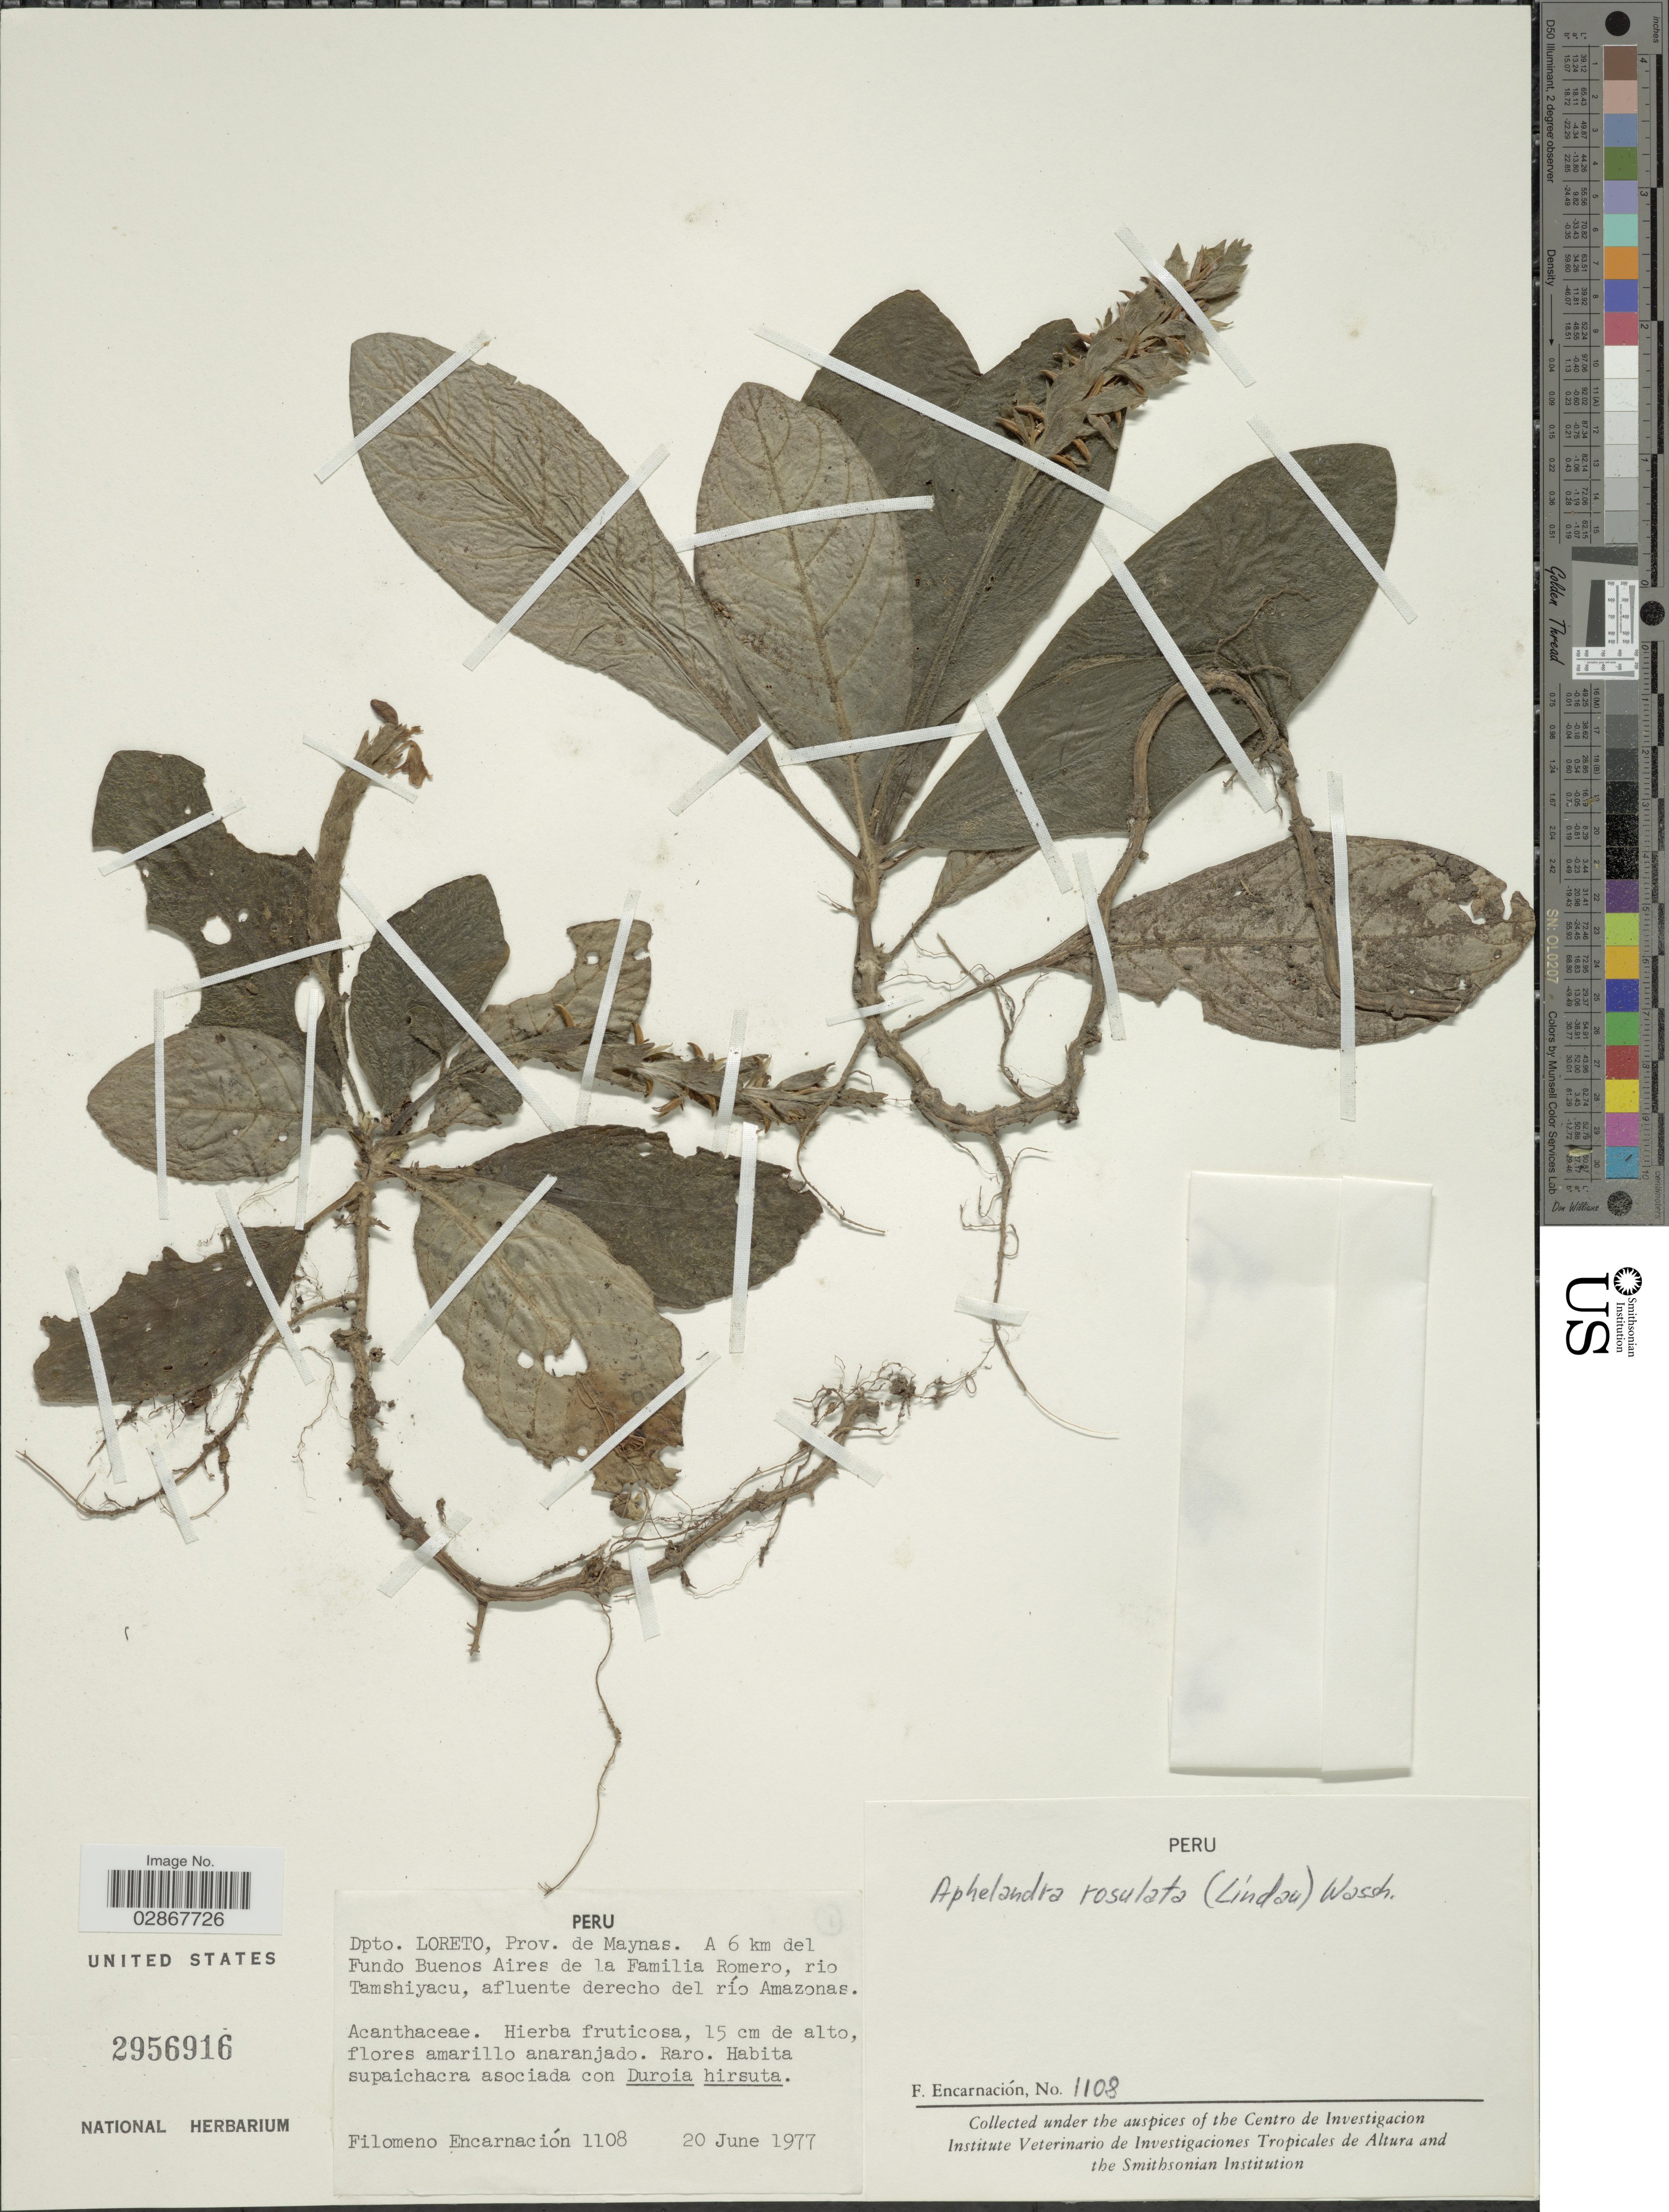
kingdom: Plantae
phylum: Tracheophyta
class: Magnoliopsida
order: Lamiales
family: Acanthaceae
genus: Aphelandra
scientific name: Aphelandra rosulata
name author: (Lindau) Wassh.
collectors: F. Encarnación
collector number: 1108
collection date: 1977-06-20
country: Peru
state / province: Loreto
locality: Dpto. Loreto, Prov. de Maynas. A 6 km del Fundo Buenos Aires de la Familia Romero, rio Tamshiyacu, afluente derecho del río Amazonas.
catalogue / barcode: US 2956916